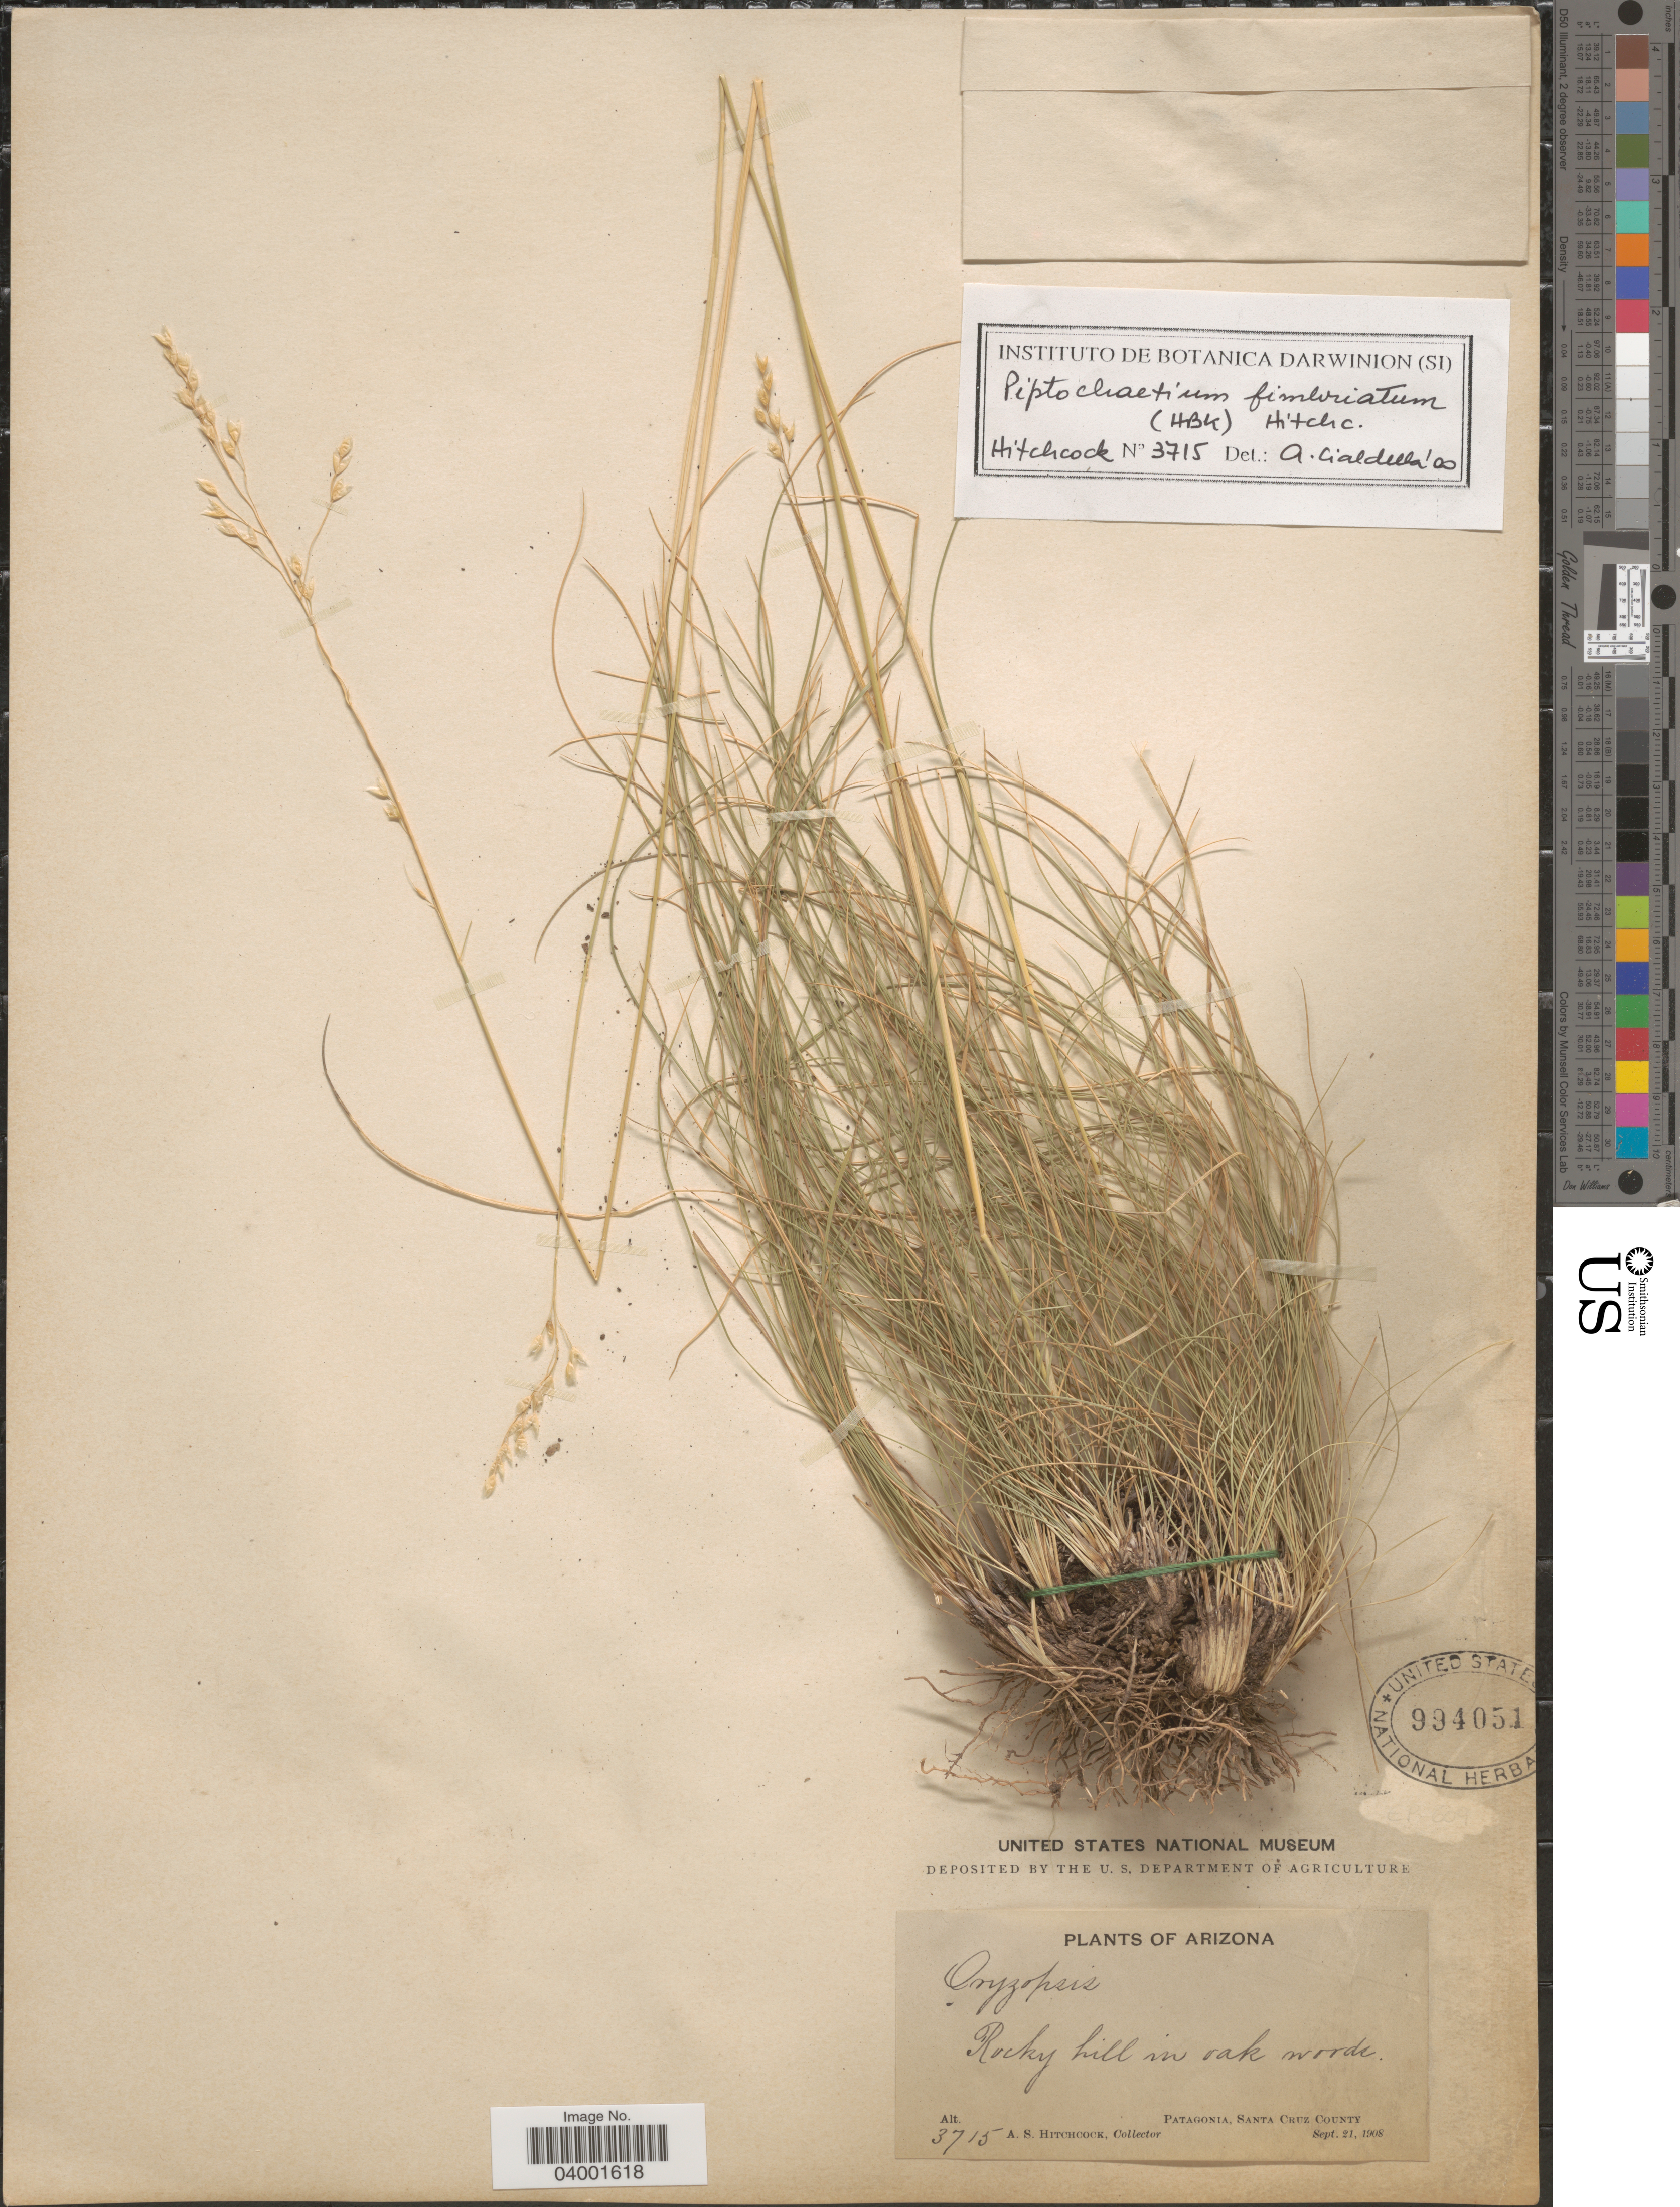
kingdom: Plantae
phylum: Tracheophyta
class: Liliopsida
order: Poales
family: Poaceae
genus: Piptochaetium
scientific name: Piptochaetium fimbriatum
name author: (Kunth) Hitchc.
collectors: A. S. Hitchcock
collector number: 3715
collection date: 1908-09-21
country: United States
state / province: Arizona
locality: Rocky hill in oak woods. Patagonia, Santa Cruz County.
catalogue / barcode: US 994051